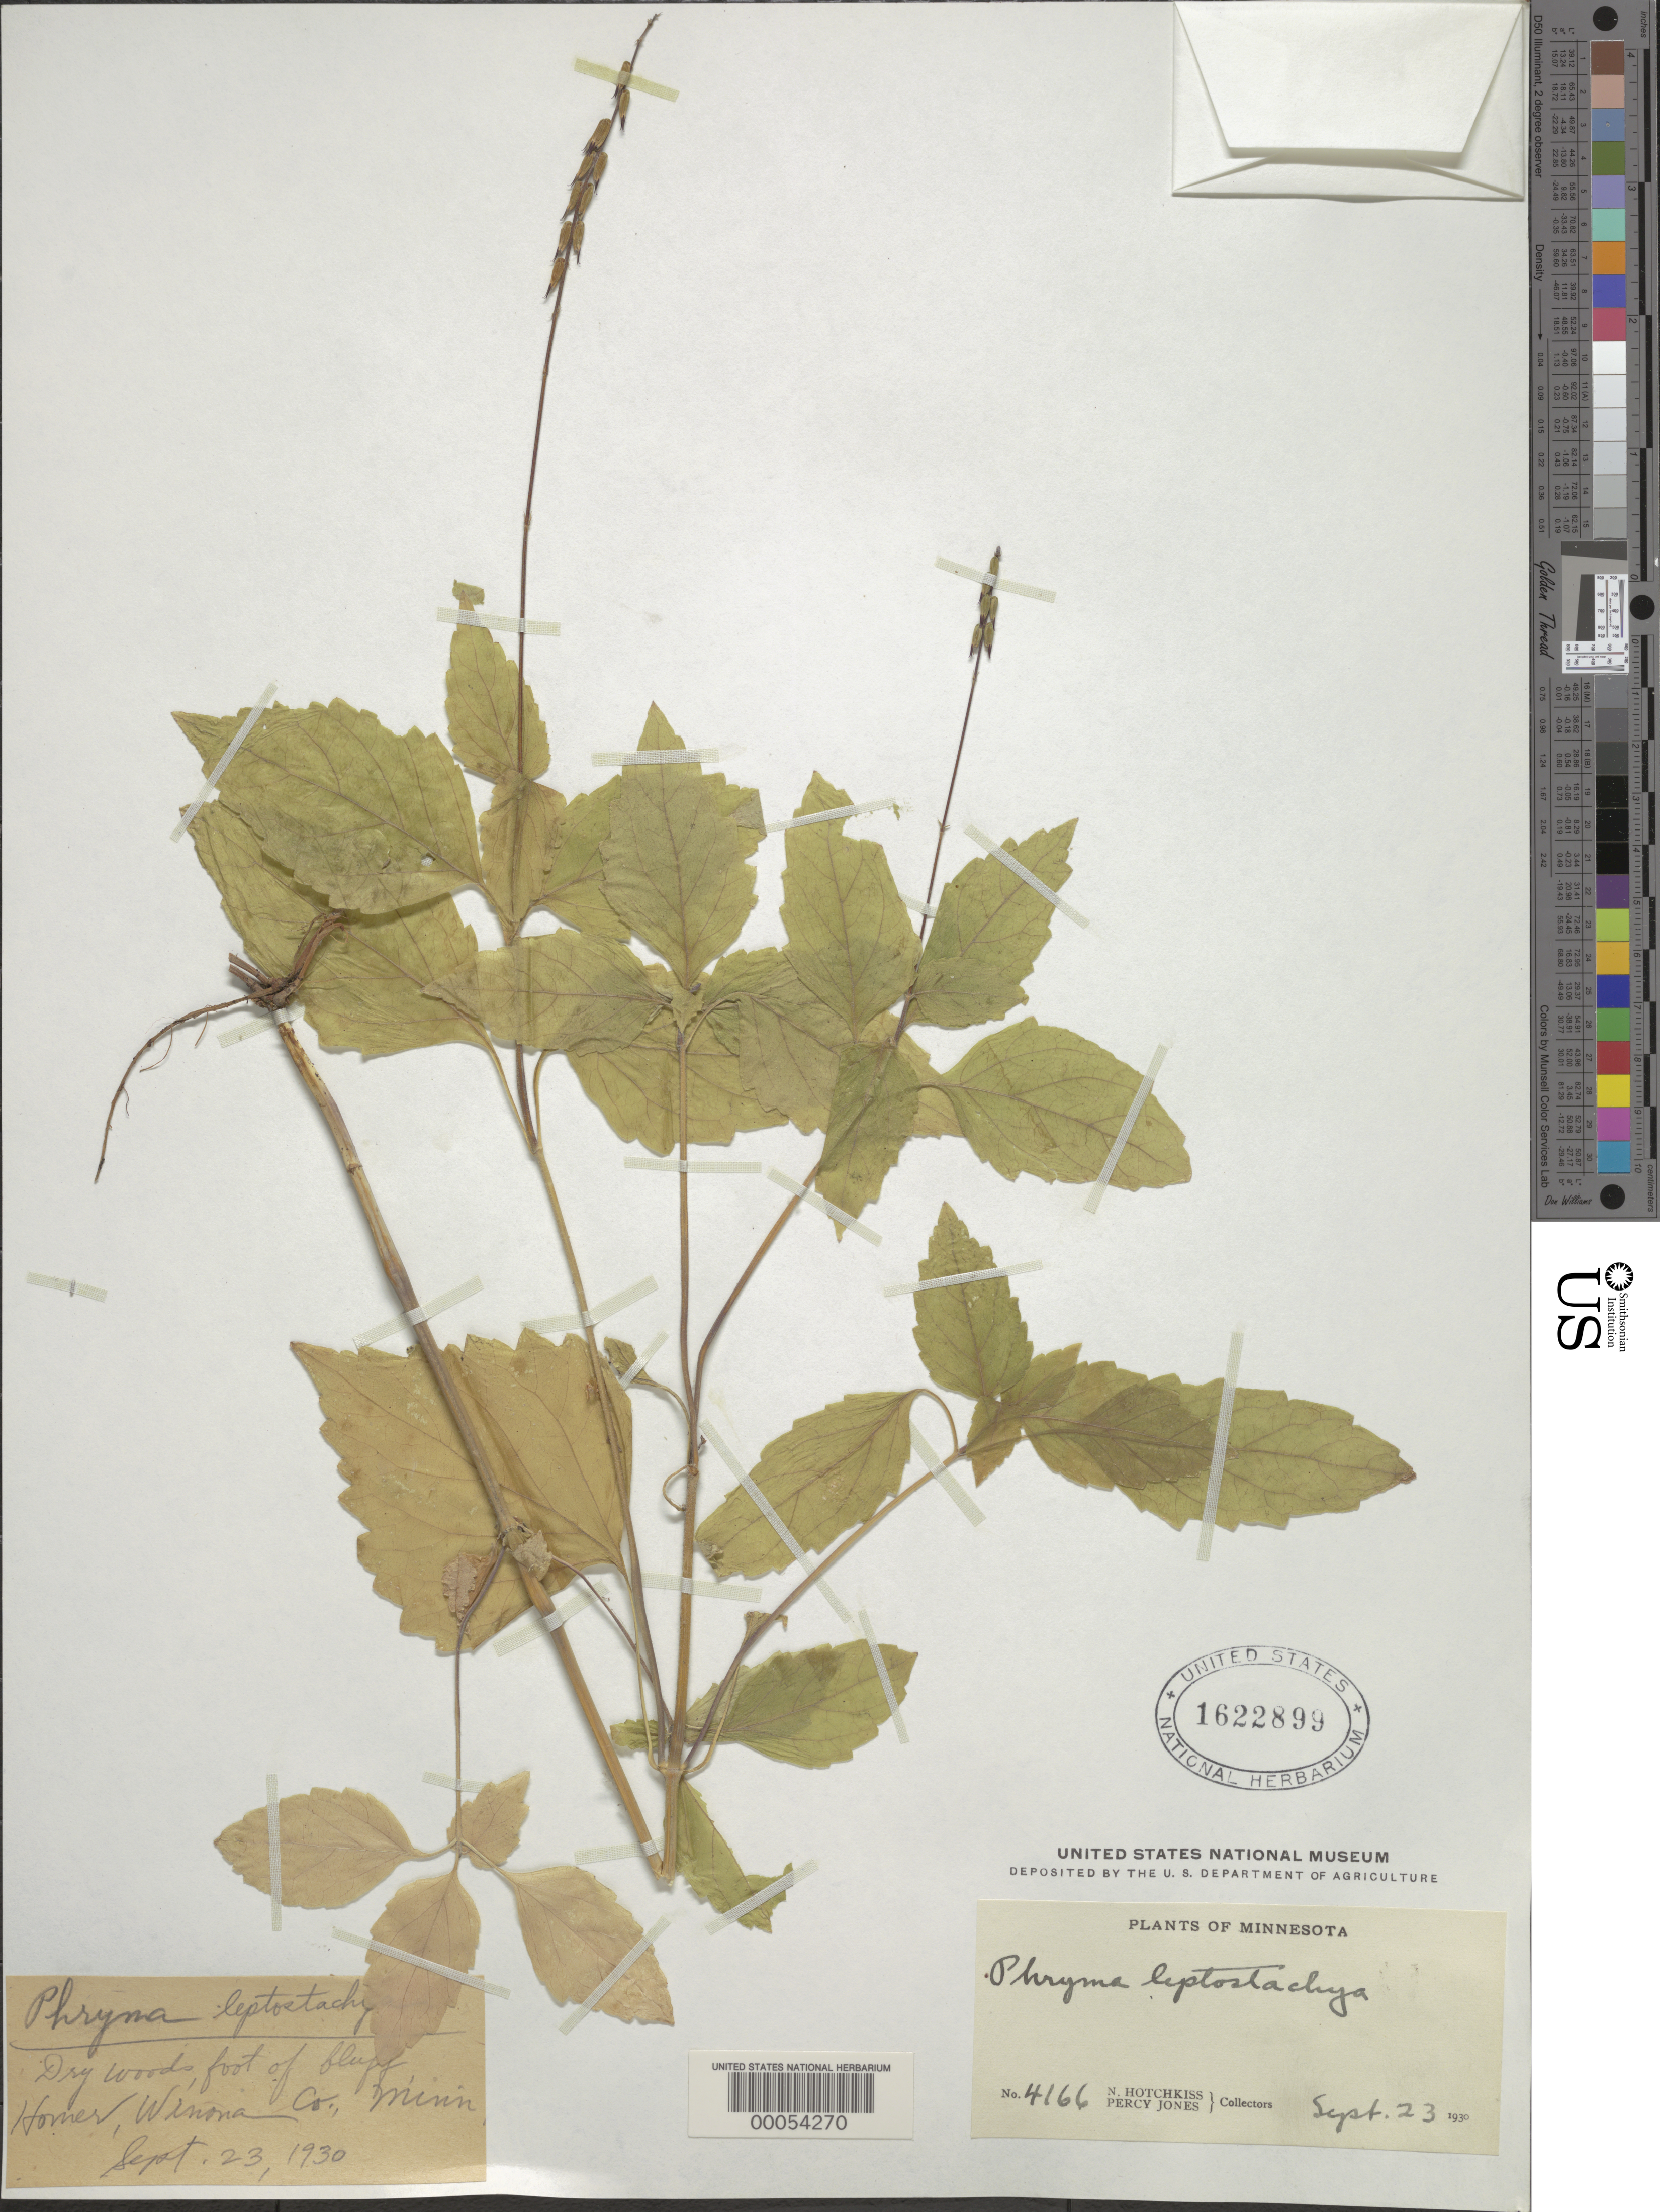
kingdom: Plantae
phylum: Tracheophyta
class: Magnoliopsida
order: Lamiales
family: Phrymaceae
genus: Phryma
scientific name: Phryma leptostachya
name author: L.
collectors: N. Hotchkiss & P. Jones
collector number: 4166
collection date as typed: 23 Sep 1930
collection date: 1930-09-23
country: United States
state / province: Minnesota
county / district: Winona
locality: Homer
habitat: In dry woods at the foot of a bluff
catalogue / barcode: US 1622899